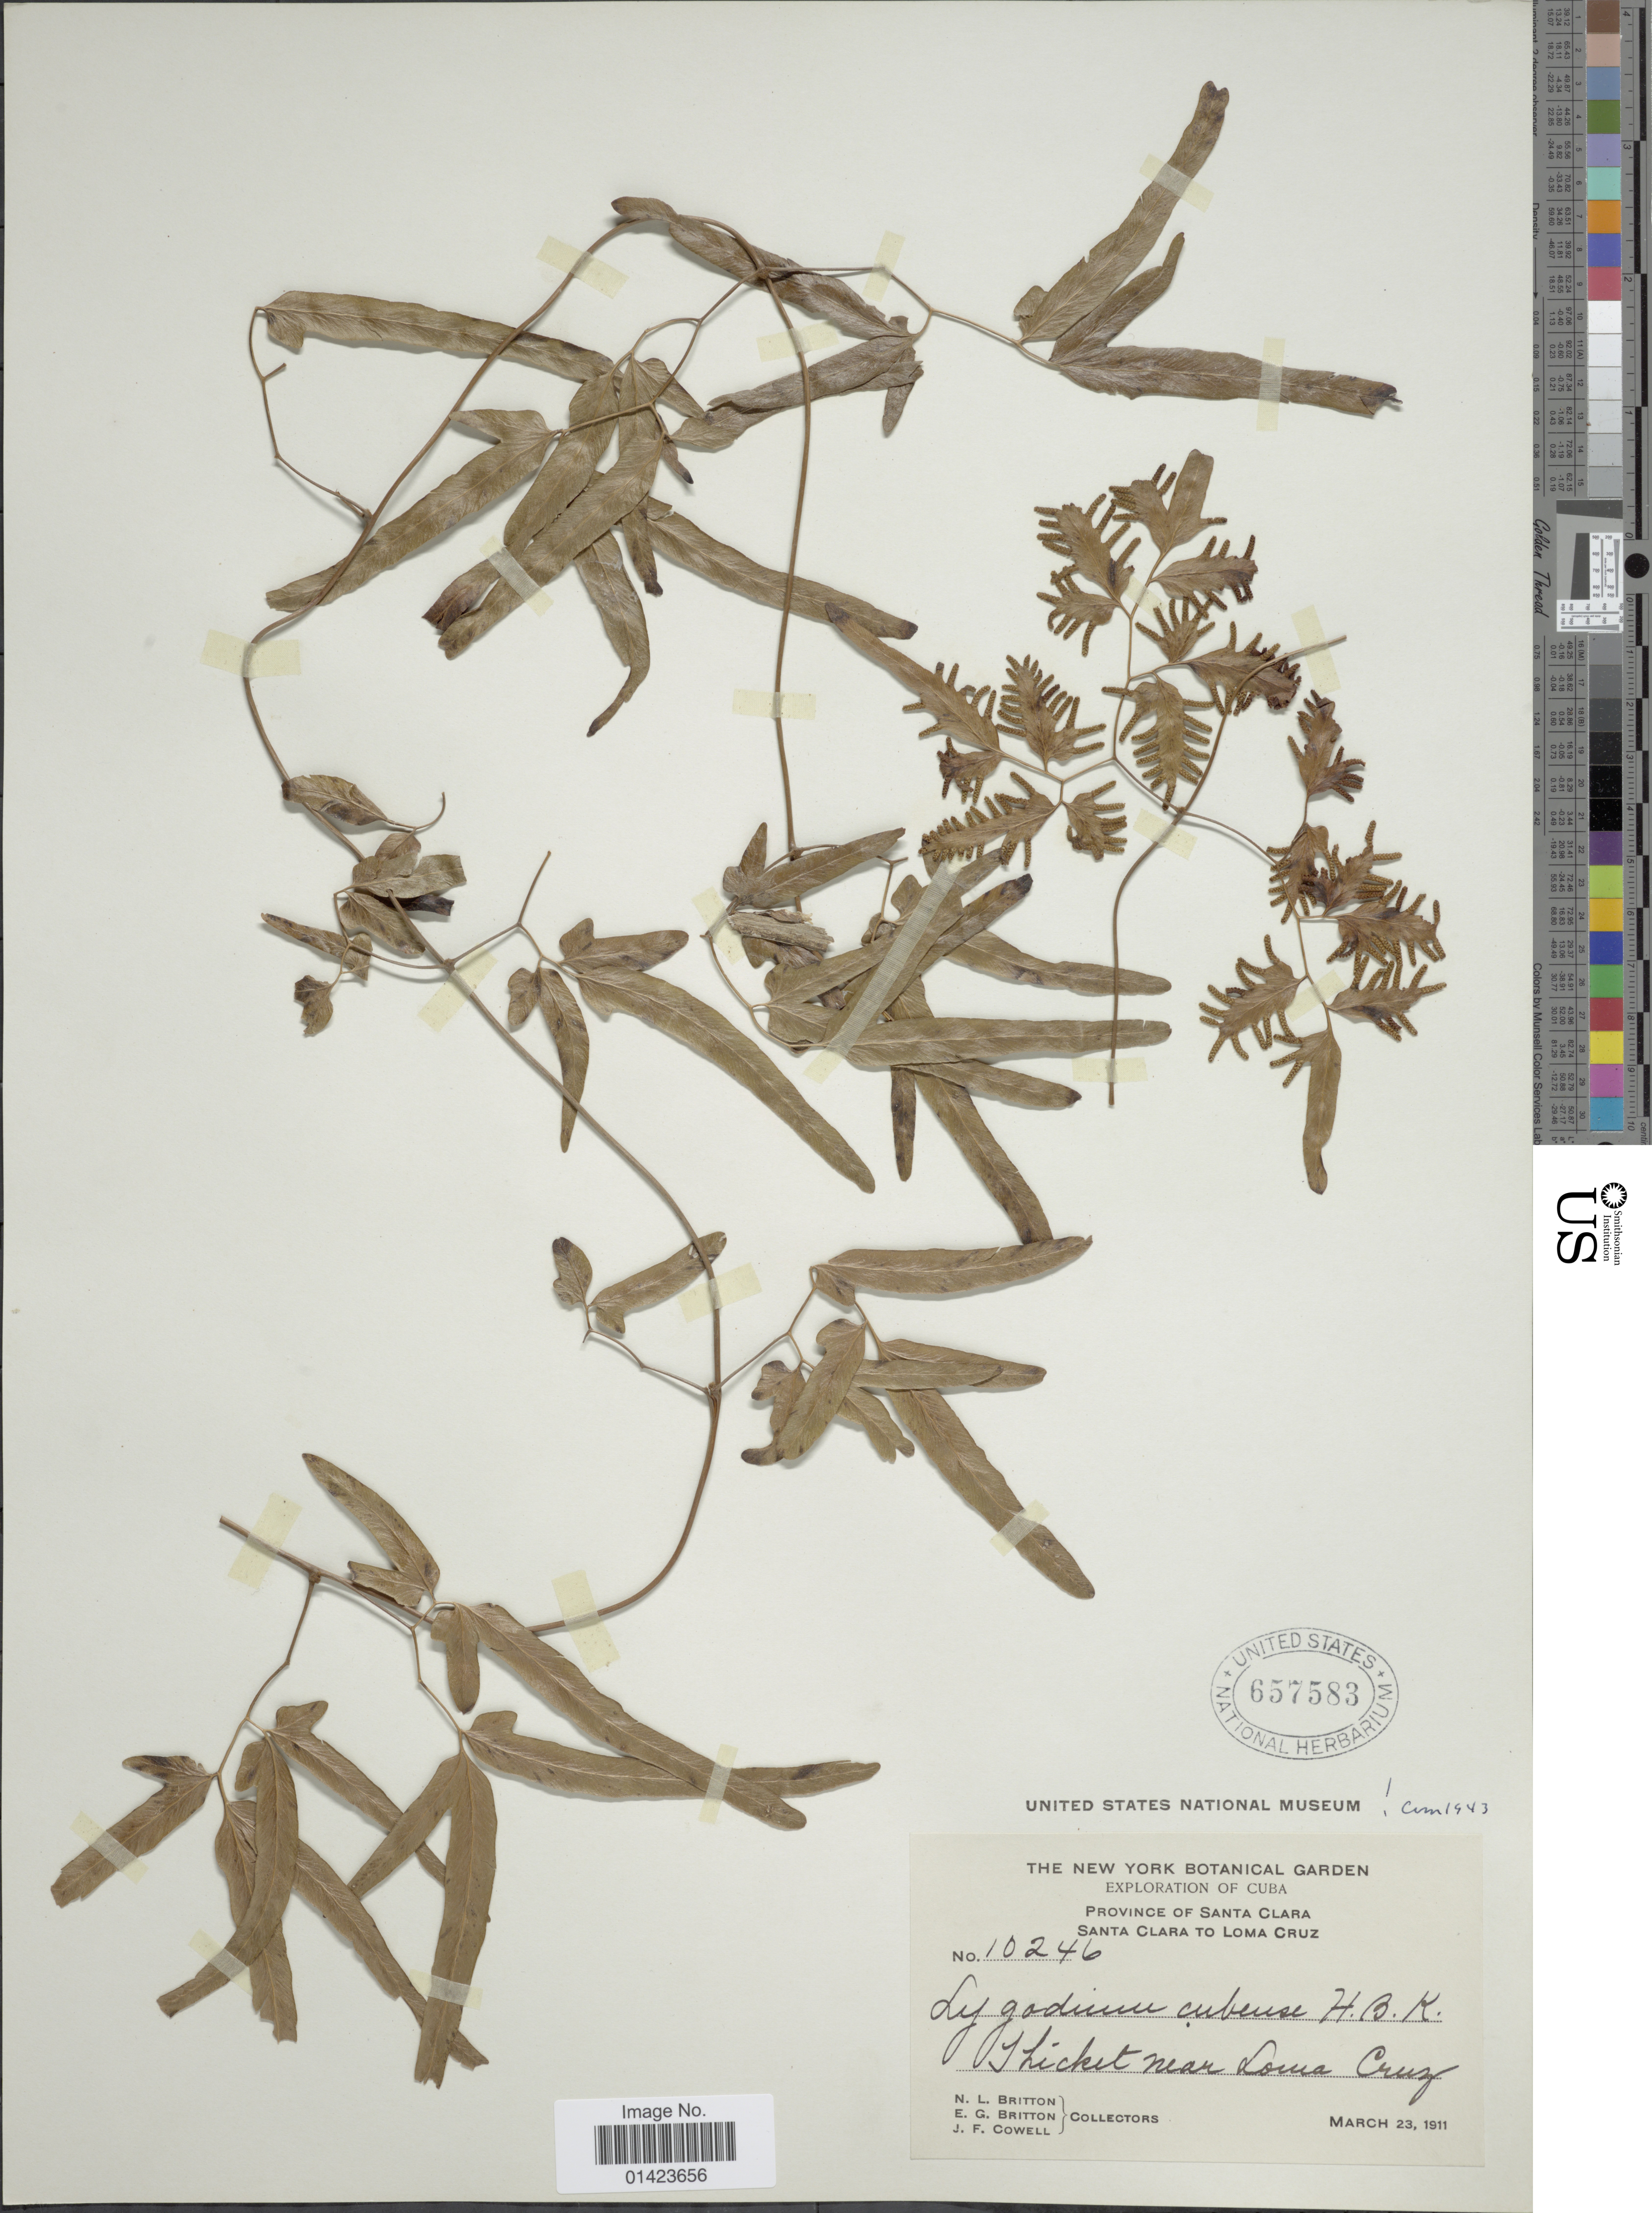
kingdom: Plantae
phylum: Tracheophyta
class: Polypodiopsida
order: Schizaeales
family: Lygodiaceae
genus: Lygodium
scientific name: Lygodium cubense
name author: Kunth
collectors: N. Britton, E. G. Britton & J. F. Cowell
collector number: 10246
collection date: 1911-03-23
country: Cuba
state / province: Las Villas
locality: Province of Santa Clara, Santa Clara to Loma Cruz, thicket near Loma Cruz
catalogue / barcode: US 657583